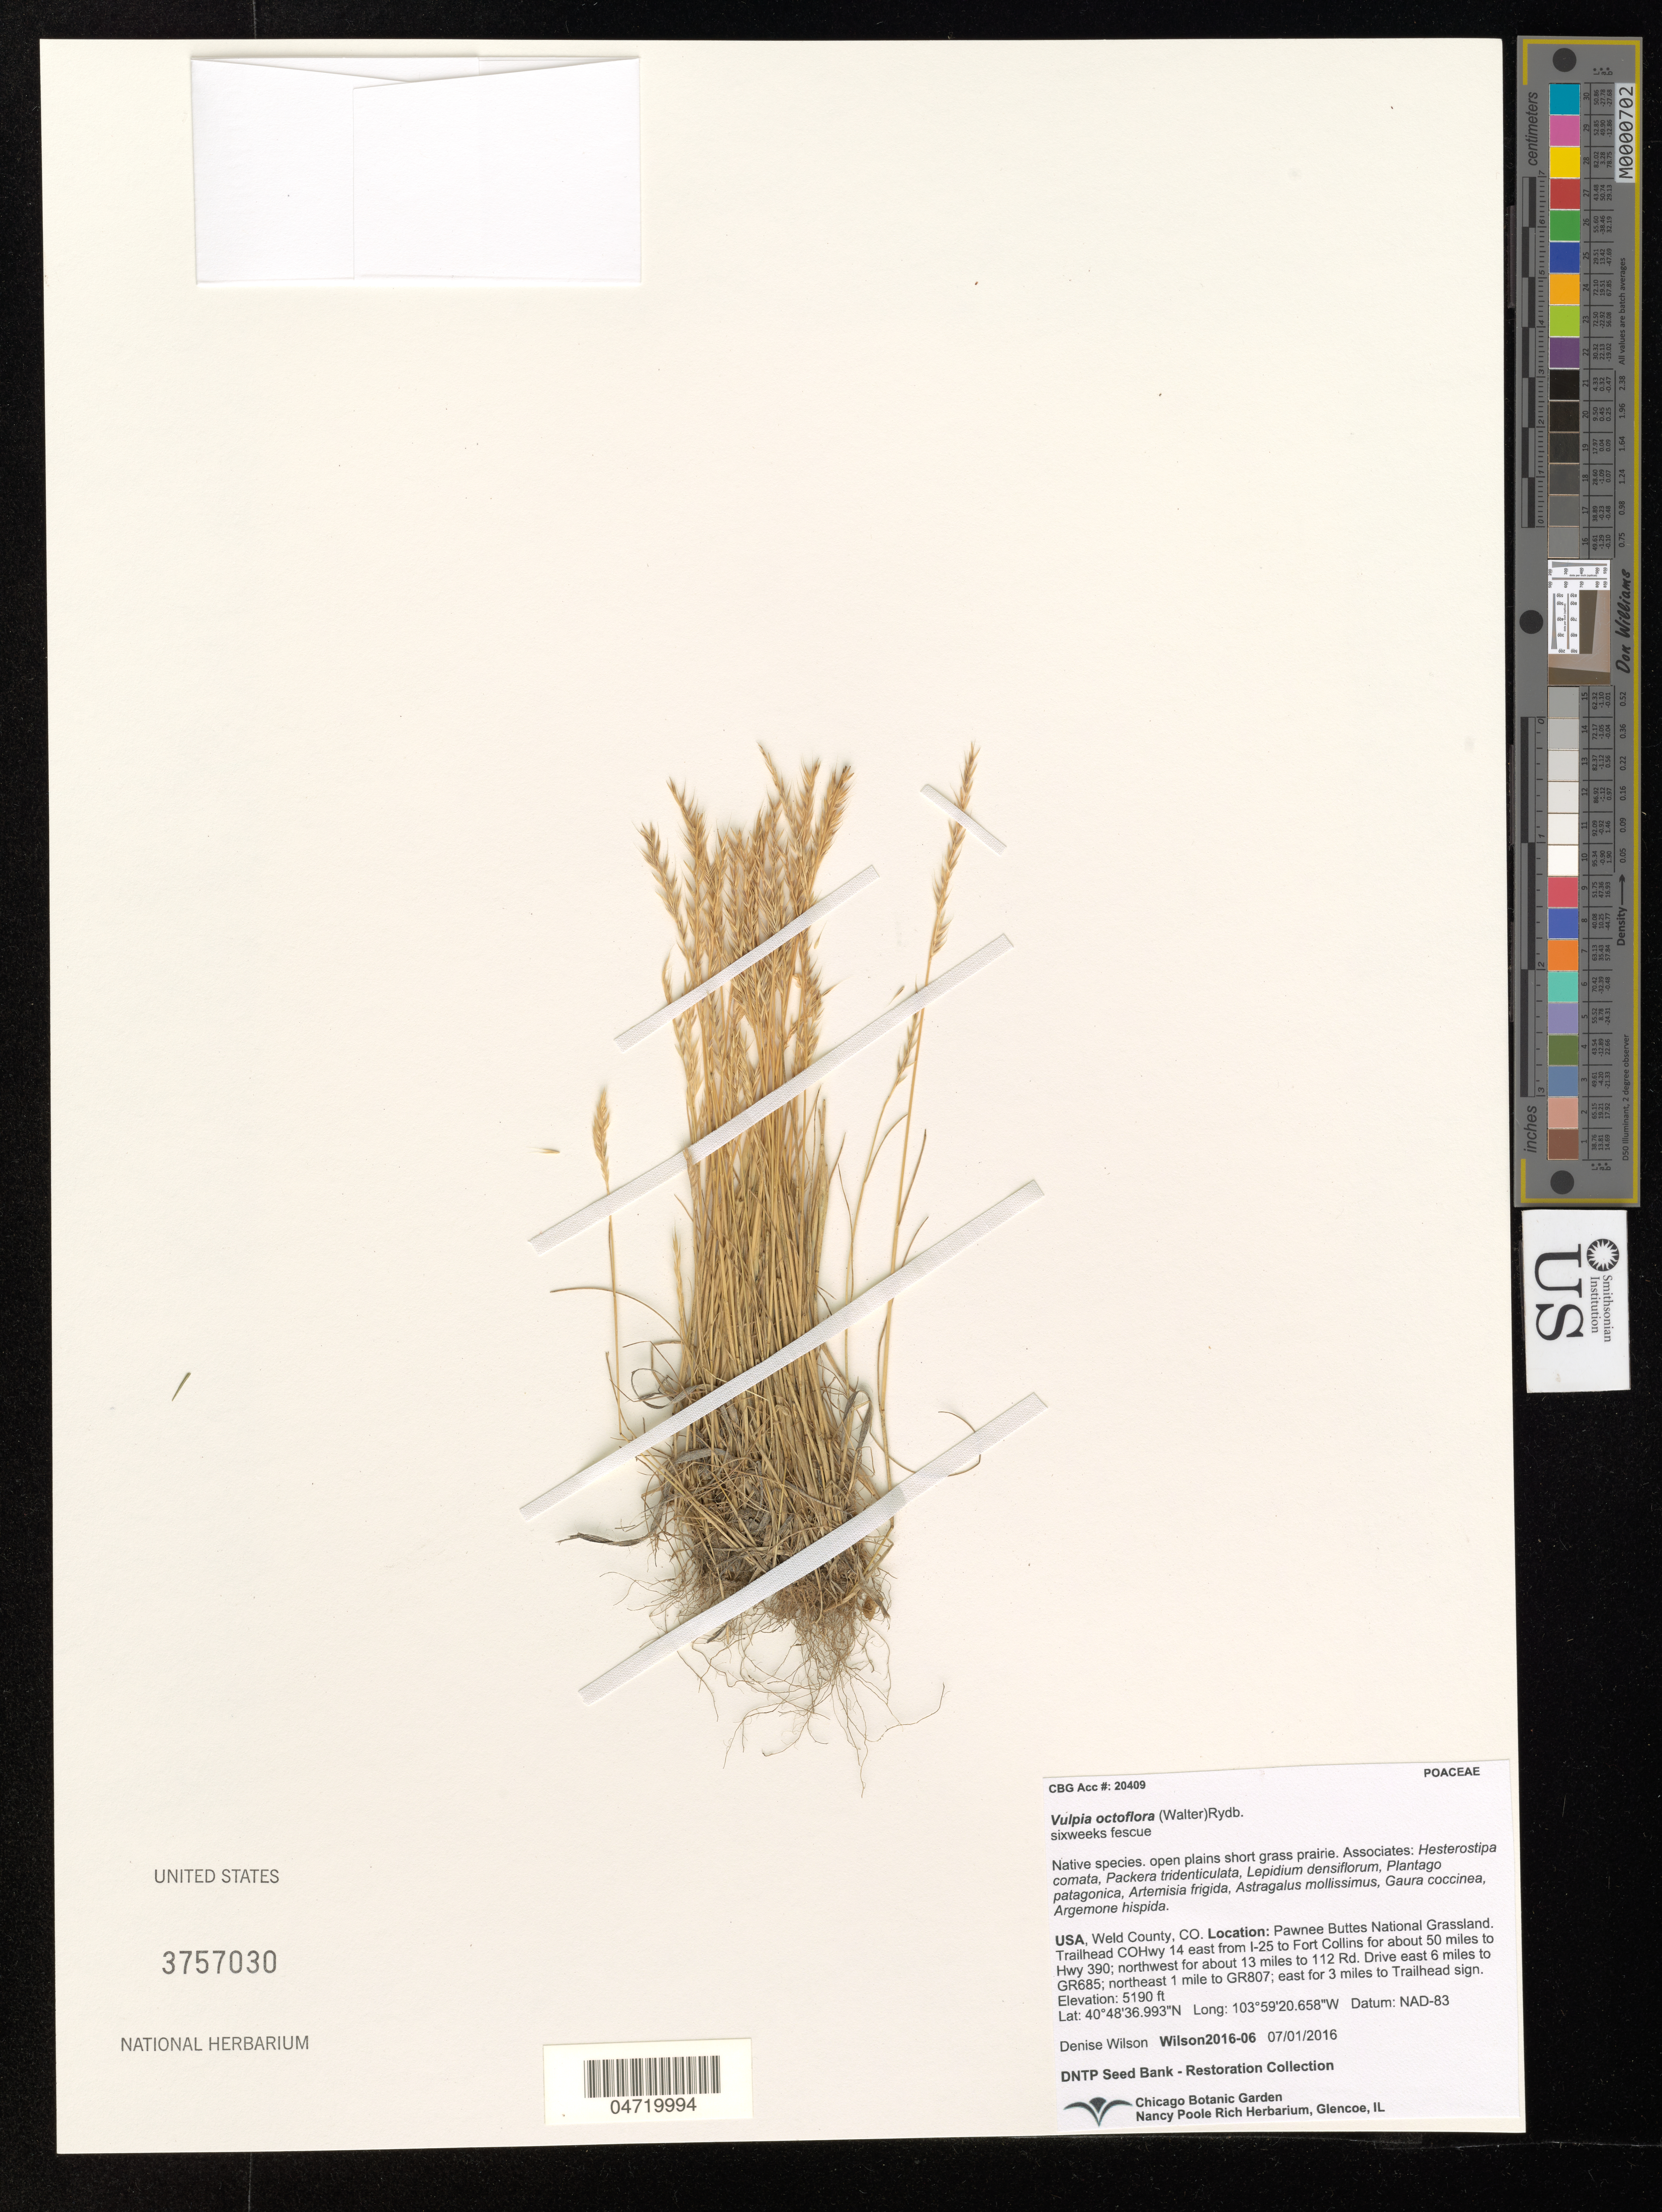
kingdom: Plantae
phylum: Tracheophyta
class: Liliopsida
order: Poales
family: Poaceae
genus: Vulpia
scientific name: Vulpia octoflora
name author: (Walter) Rydb.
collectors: D. Wilson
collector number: Wilson2016-06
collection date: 2016-07-01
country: United States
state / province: Colorado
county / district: Weld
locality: Weld County. Pawnee Buttes National Grassland. Trailhead COHwy 14 east from I-25 to Fort Collins for about 50 miles to Hwy 390; northwest for about 13 miles to 112 Rd. Drive east 6 miles to GR685; northeast 1 mile to GR807; east for 3 miles to Trailhead sign.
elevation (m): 1582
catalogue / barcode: US 3757030